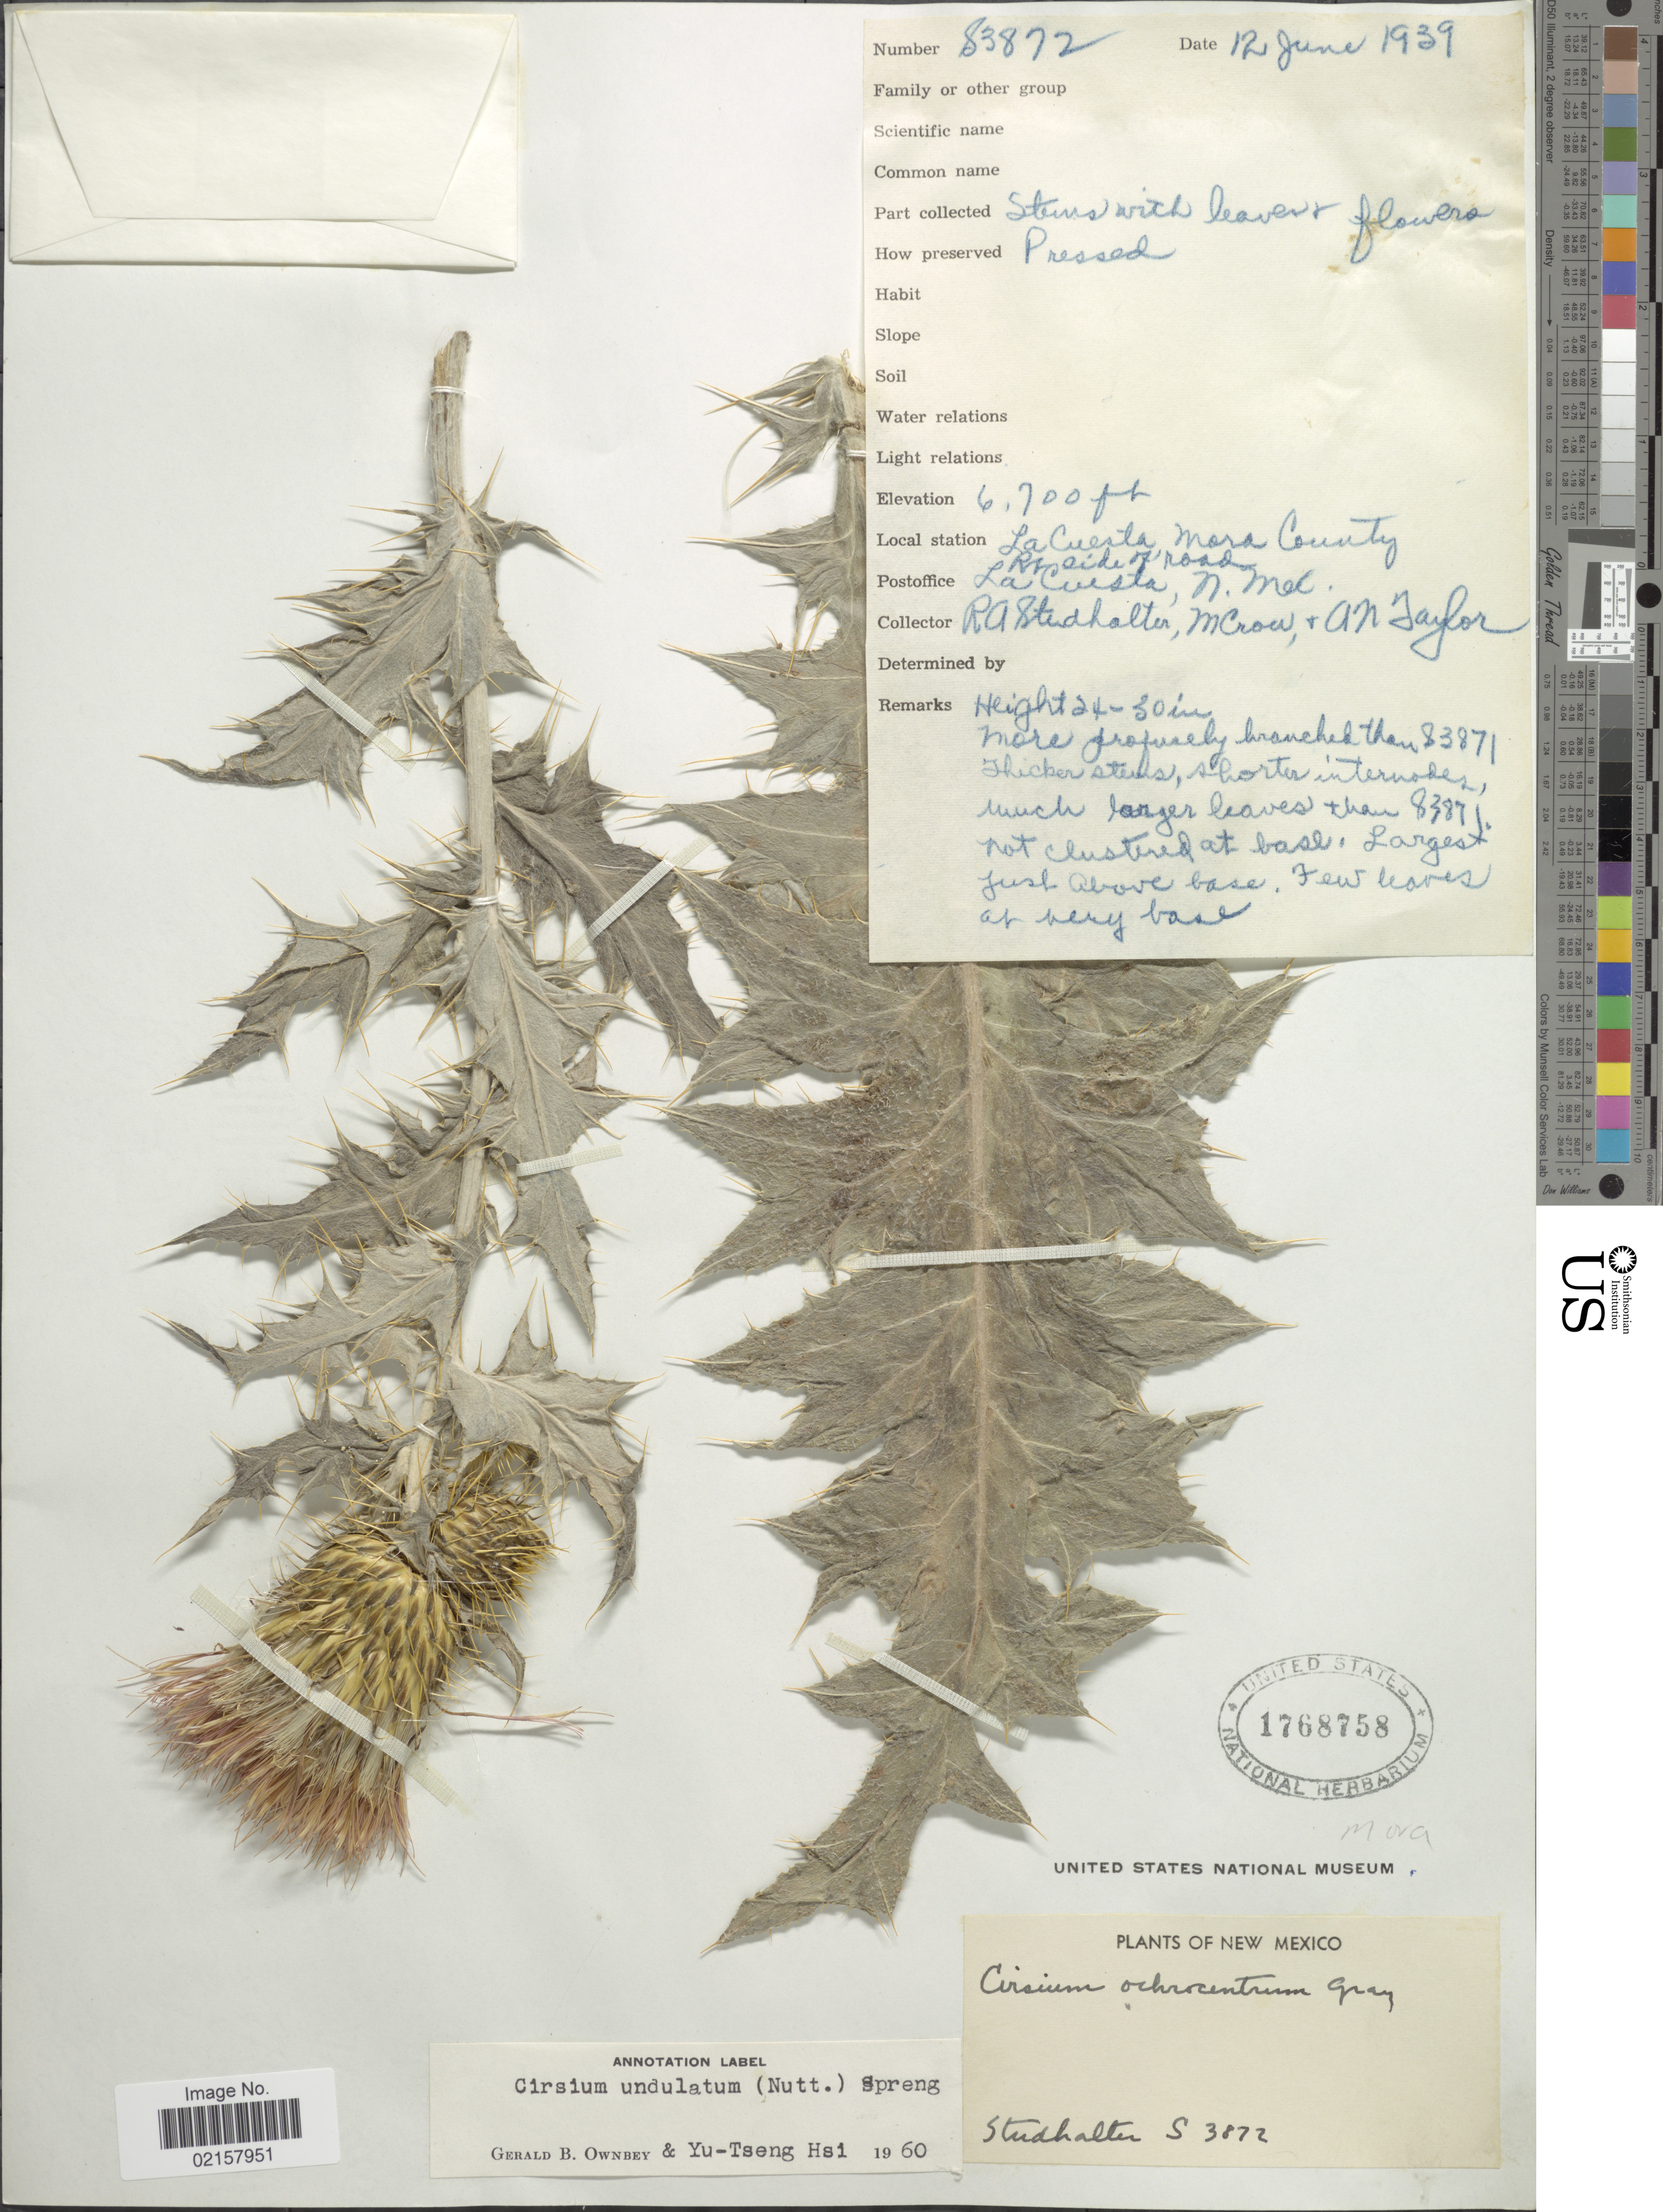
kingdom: Plantae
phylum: Tracheophyta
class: Magnoliopsida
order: Asterales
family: Asteraceae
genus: Cirsium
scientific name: Cirsium undulatum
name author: (Nutt.) Spreng.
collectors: R. Studhalter, M. Crow & A. Taylor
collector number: S 3872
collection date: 1939-06-12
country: United States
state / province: New Mexico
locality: La Cuesta, Mora County. Rt. side of road, La Cuesta, N. Mex.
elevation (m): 2042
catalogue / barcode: US 1768758